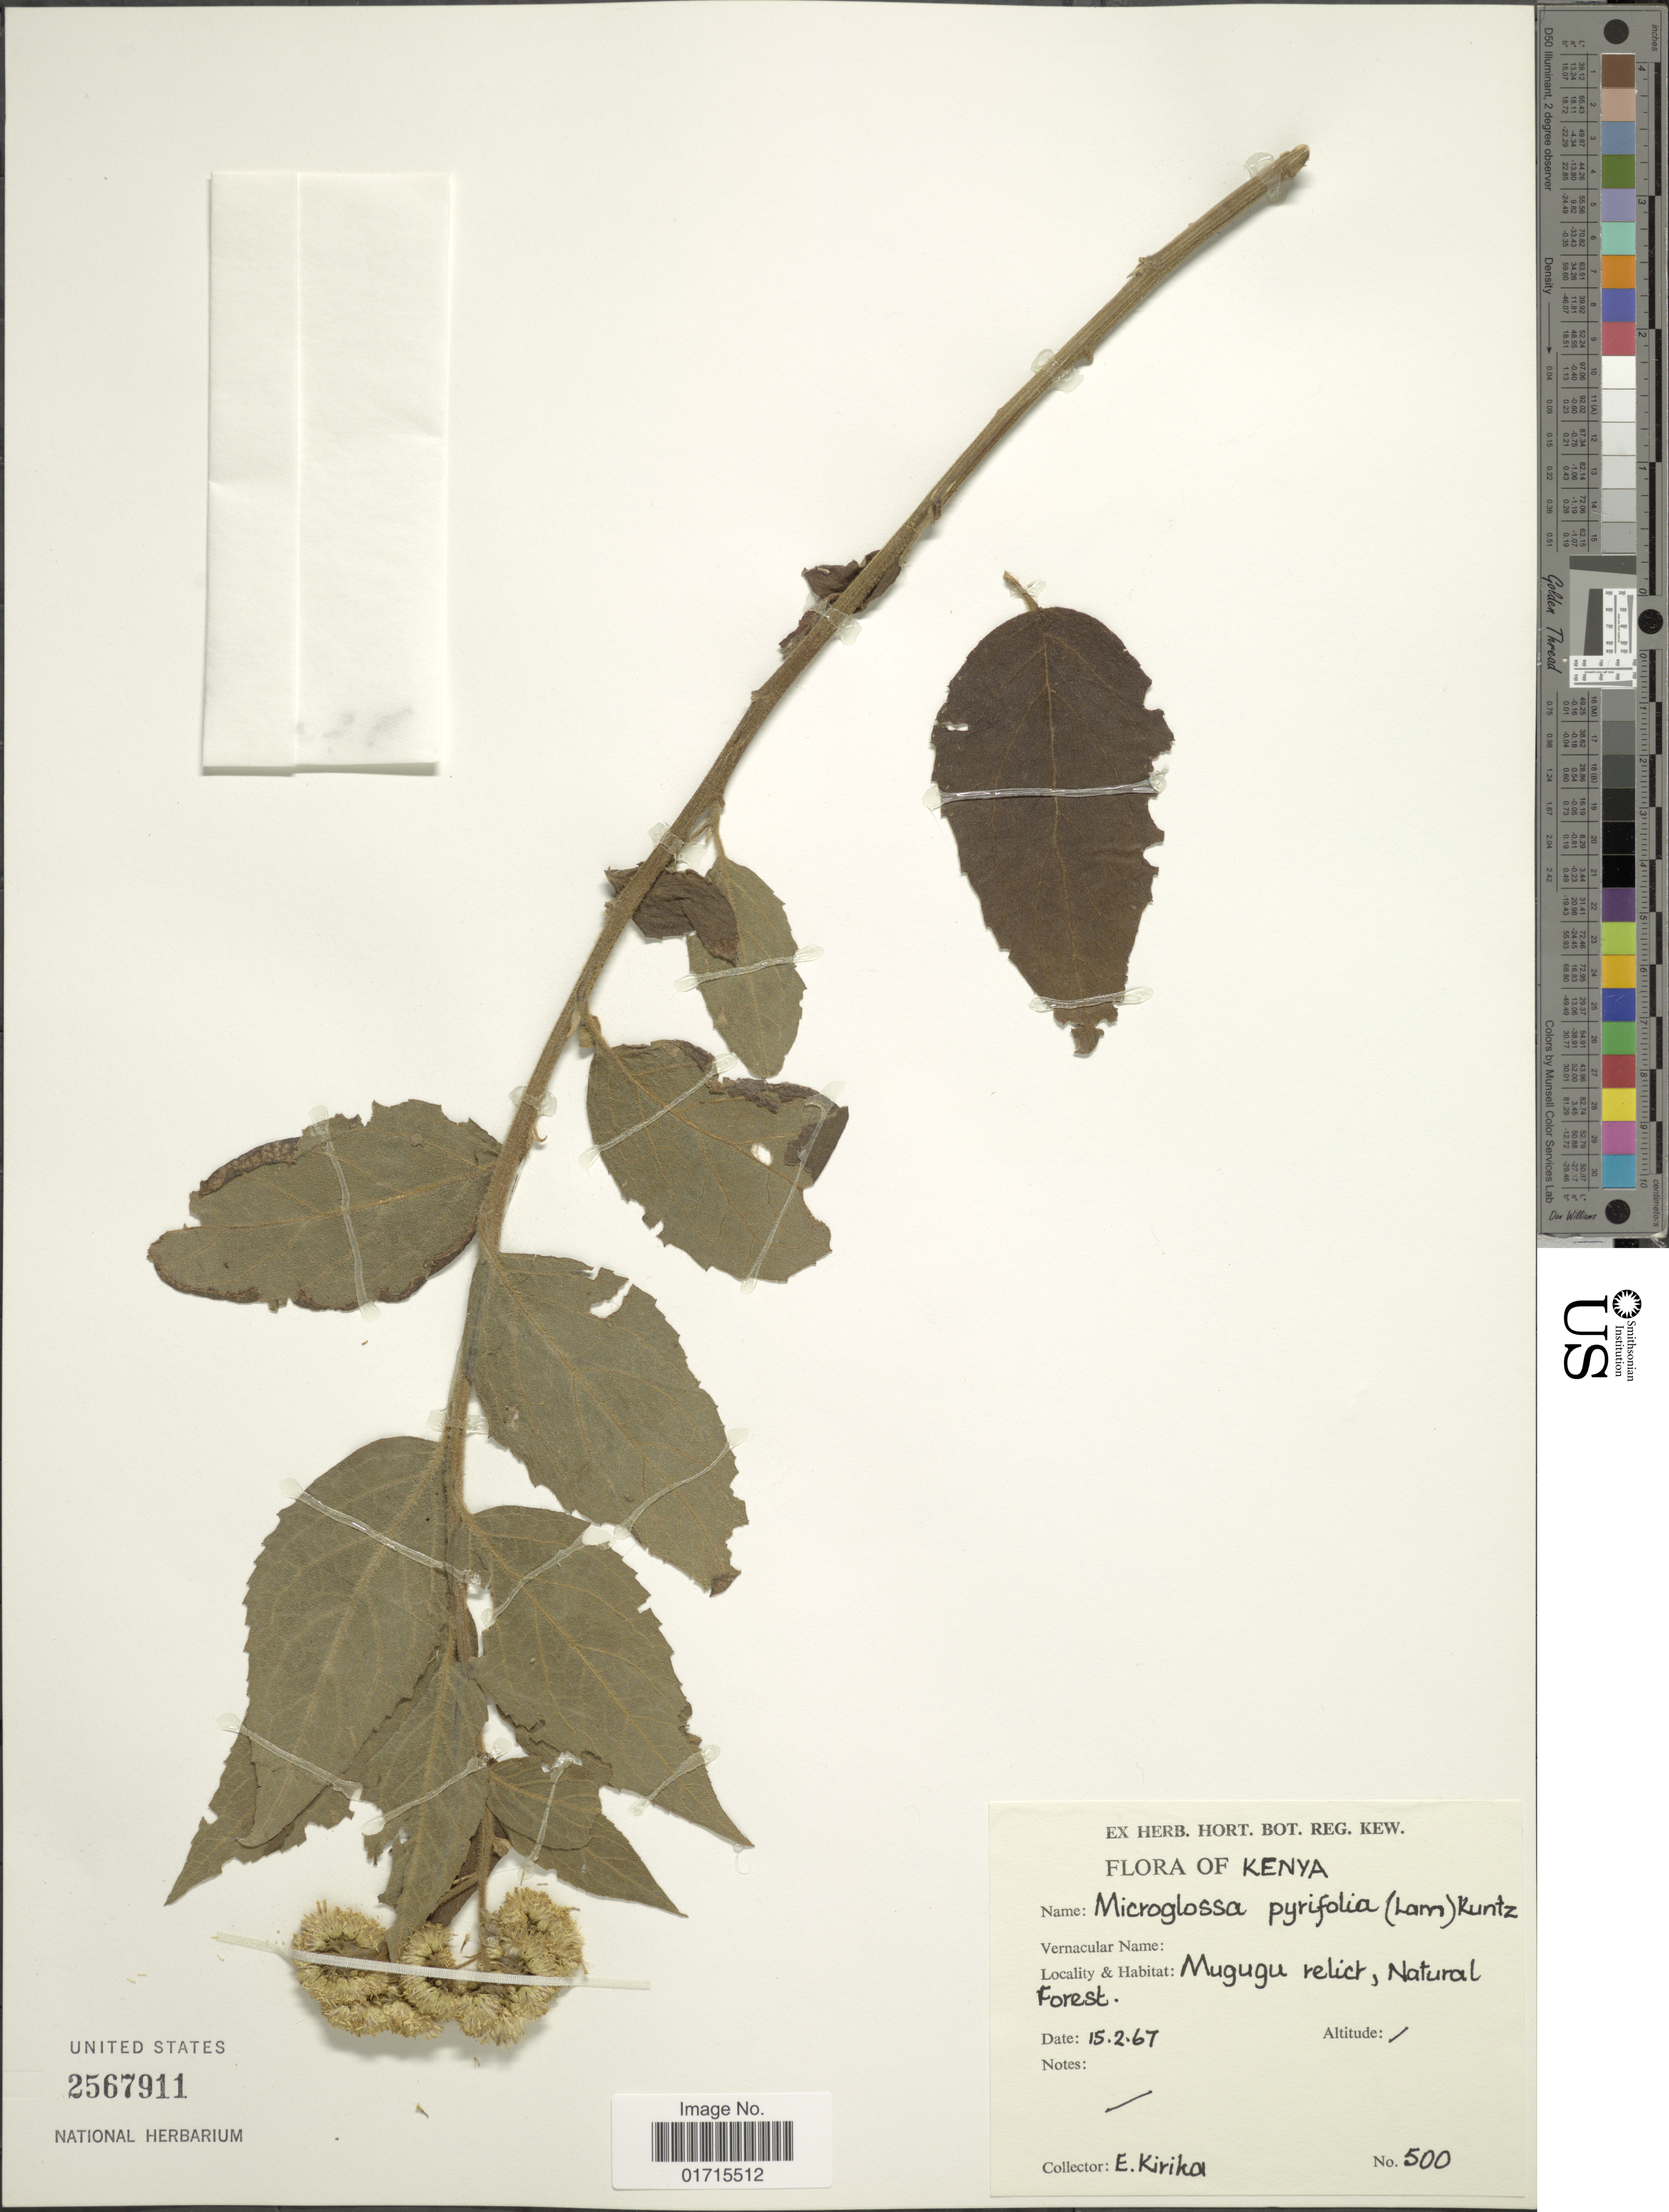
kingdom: Plantae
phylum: Tracheophyta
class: Magnoliopsida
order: Asterales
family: Asteraceae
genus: Microglossa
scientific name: Microglossa pyrifolia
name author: (Lam.) Kuntze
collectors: E. Kirika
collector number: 500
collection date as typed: Transcribed d/m/y: 15/2/67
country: Kenya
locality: Kenya Mugugu relict, Natural forest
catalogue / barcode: US 2567911